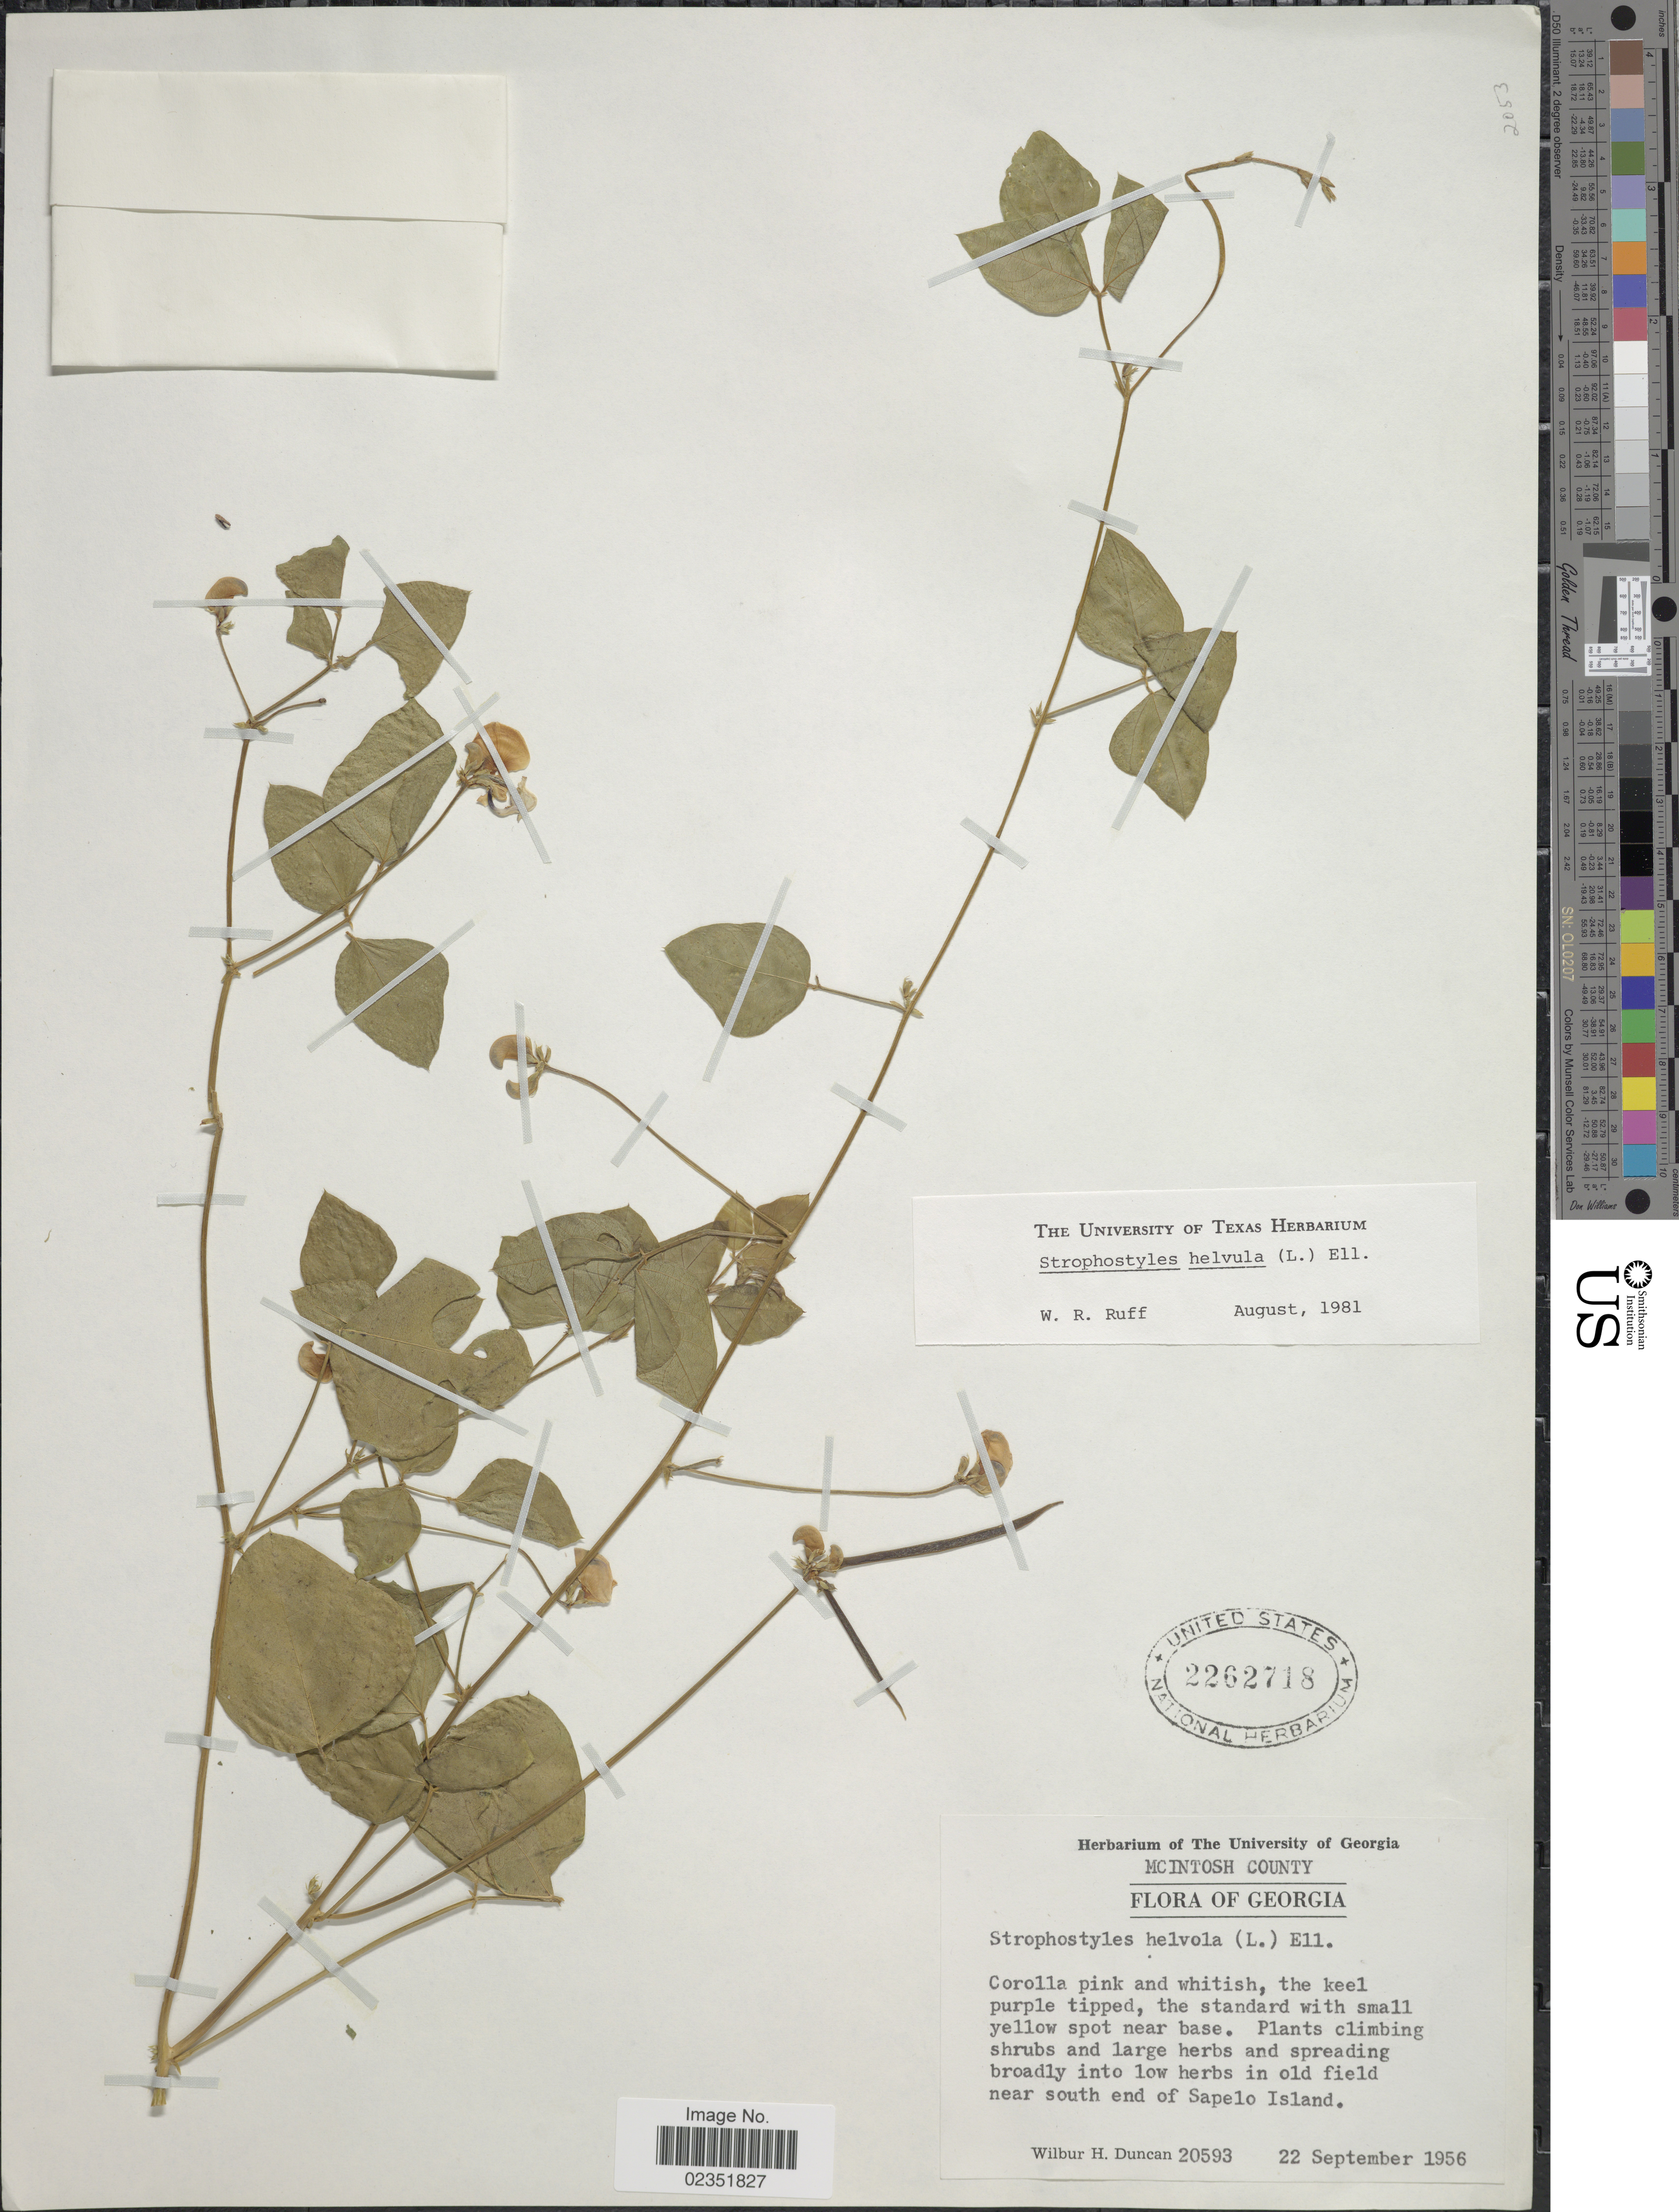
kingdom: Plantae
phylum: Tracheophyta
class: Magnoliopsida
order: Fabales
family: Fabaceae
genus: Strophostyles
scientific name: Strophostyles helvola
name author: (L.) Elliott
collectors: W. H. Duncan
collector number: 20593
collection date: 1956-09-22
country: United States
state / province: Georgia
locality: McIntosh county. into low herbs in old field near south end of Sapelo Island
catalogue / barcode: US 2262718